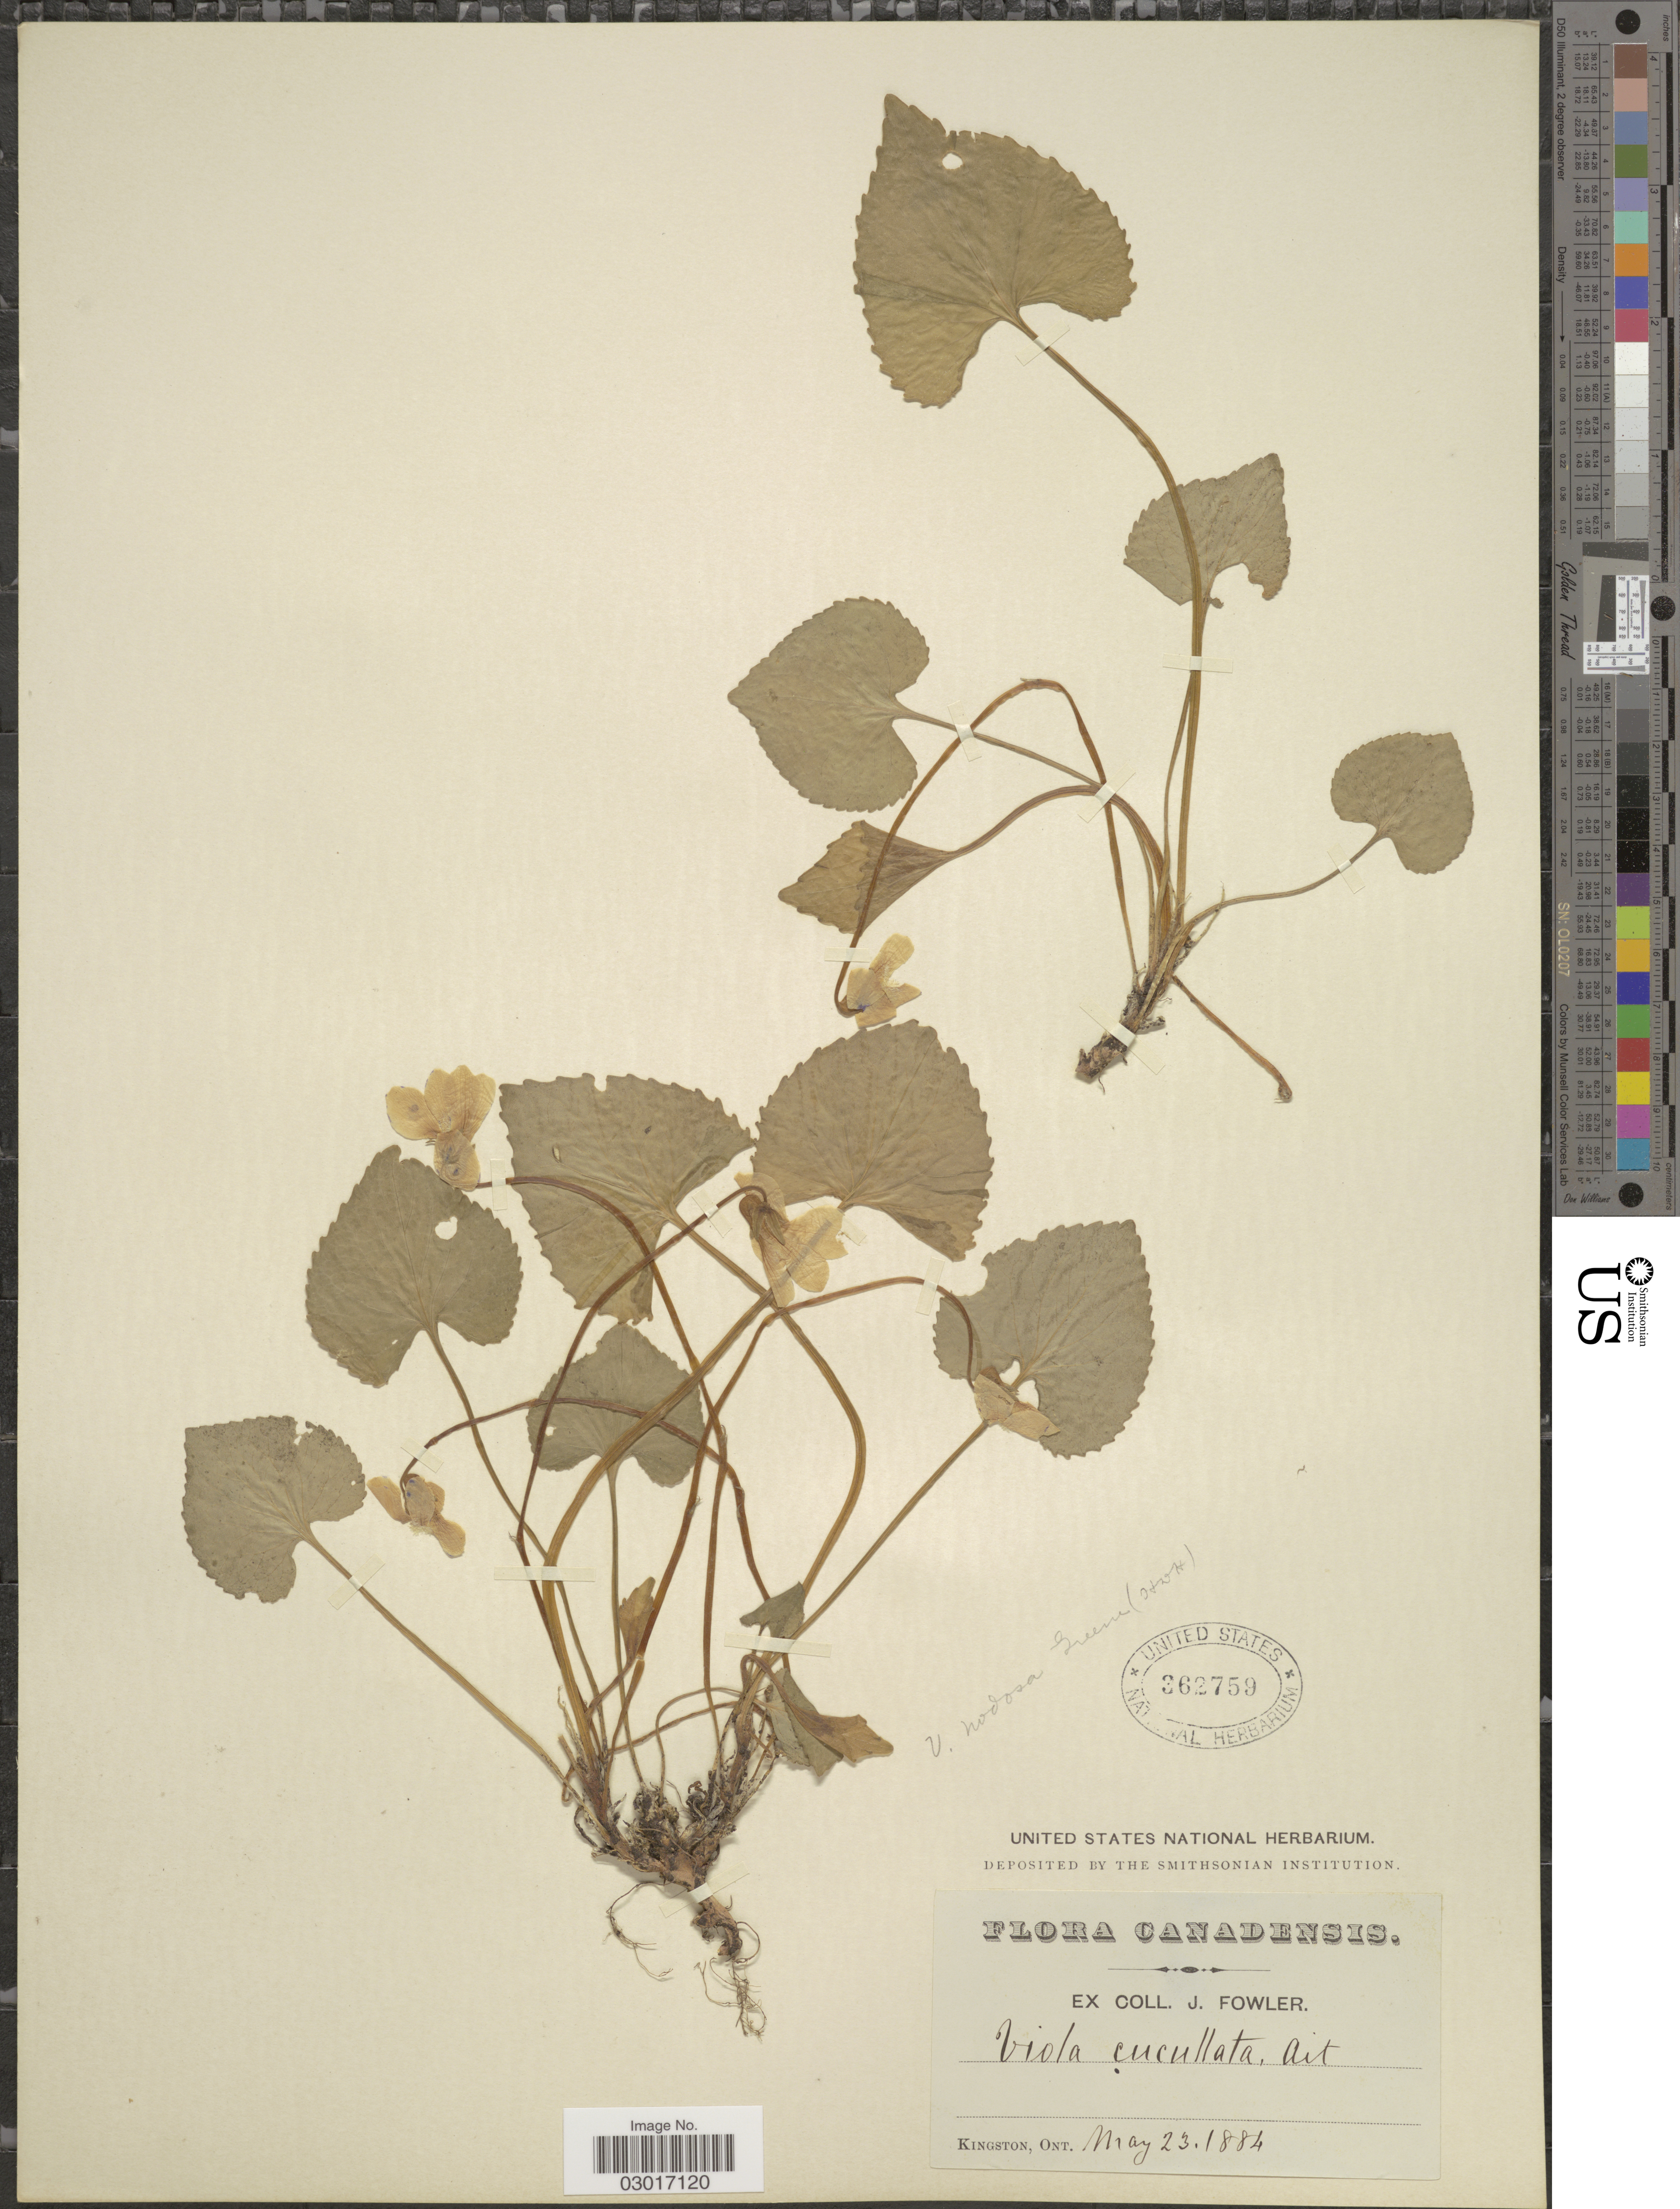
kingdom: Plantae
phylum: Tracheophyta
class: Magnoliopsida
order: Malpighiales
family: Violaceae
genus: Viola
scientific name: Viola sororia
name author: Willd.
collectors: J. Fowler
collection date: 1884-05-23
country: Canada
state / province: Ontario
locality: Kingston, Ont.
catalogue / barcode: US 362759